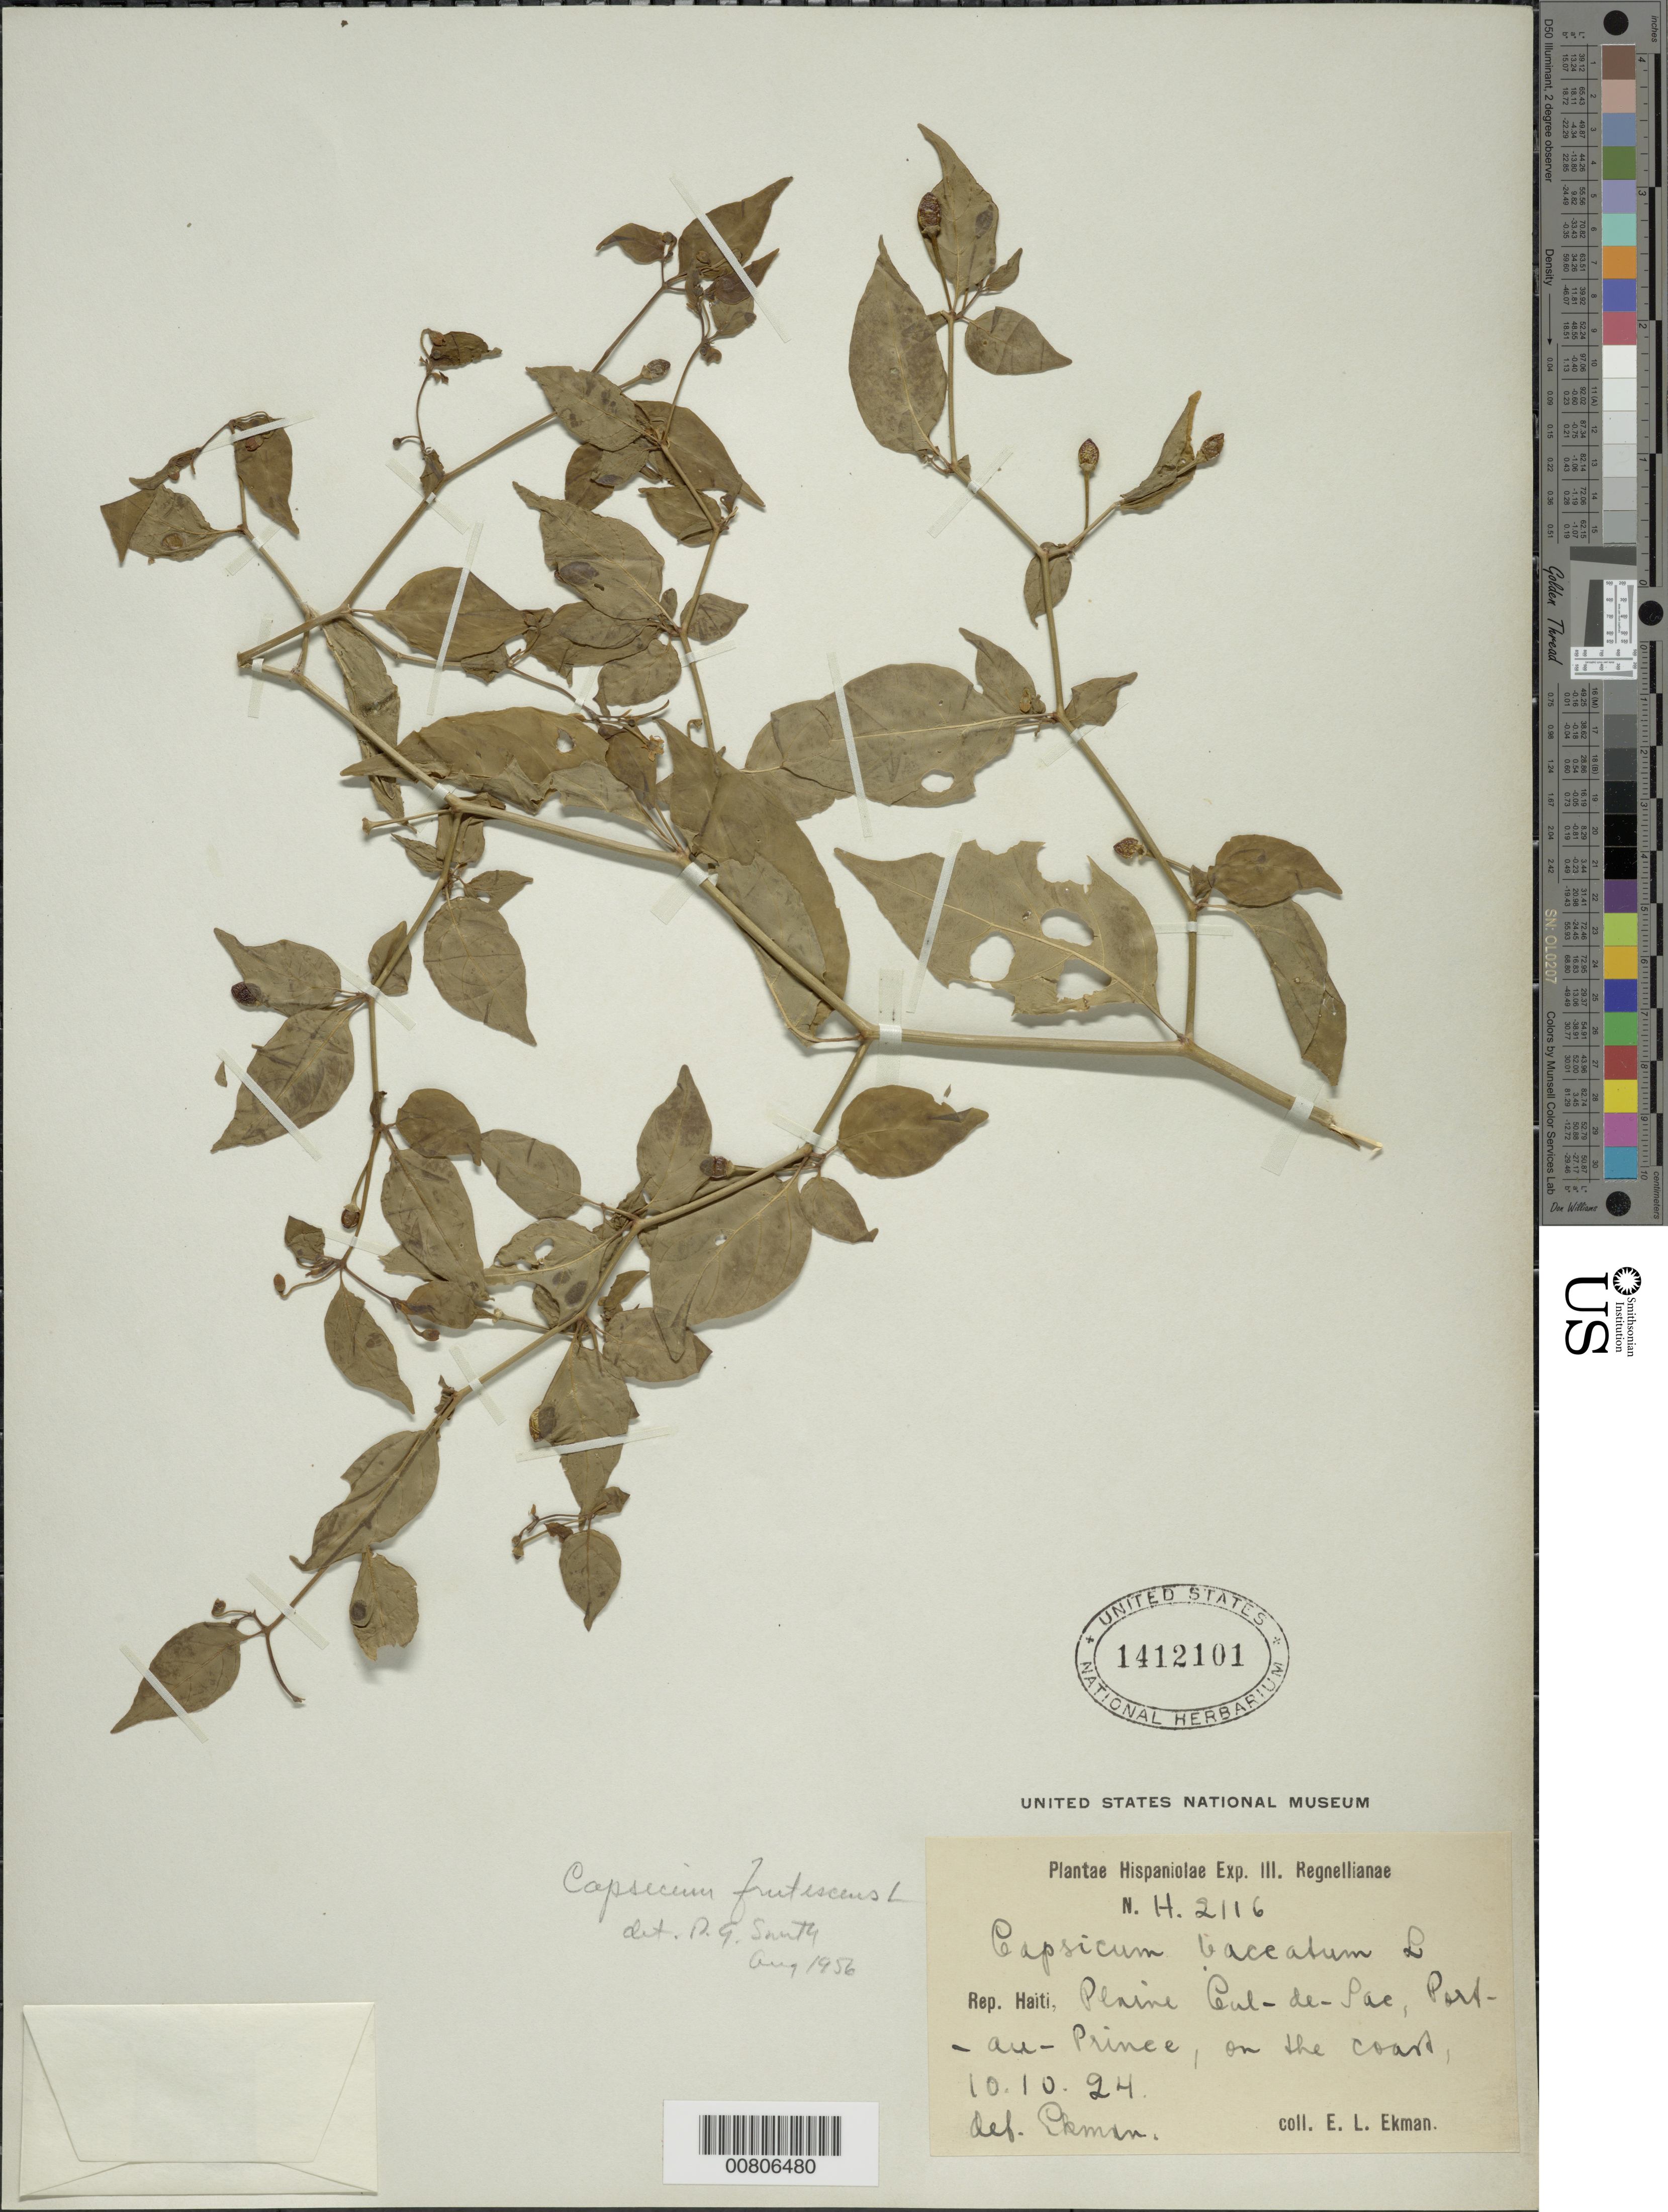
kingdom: Plantae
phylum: Tracheophyta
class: Magnoliopsida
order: Solanales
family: Solanaceae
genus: Capsicum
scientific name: Capsicum frutescens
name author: L.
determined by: Smith, P. G.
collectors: E. L. Ekman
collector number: H 2116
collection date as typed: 10 Oct 1924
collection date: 1924-10-10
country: Haiti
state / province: Ouest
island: Hispaniola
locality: Plaine Cul-de-Sac, Port-au-Prince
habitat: On coast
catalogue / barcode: US 1412101